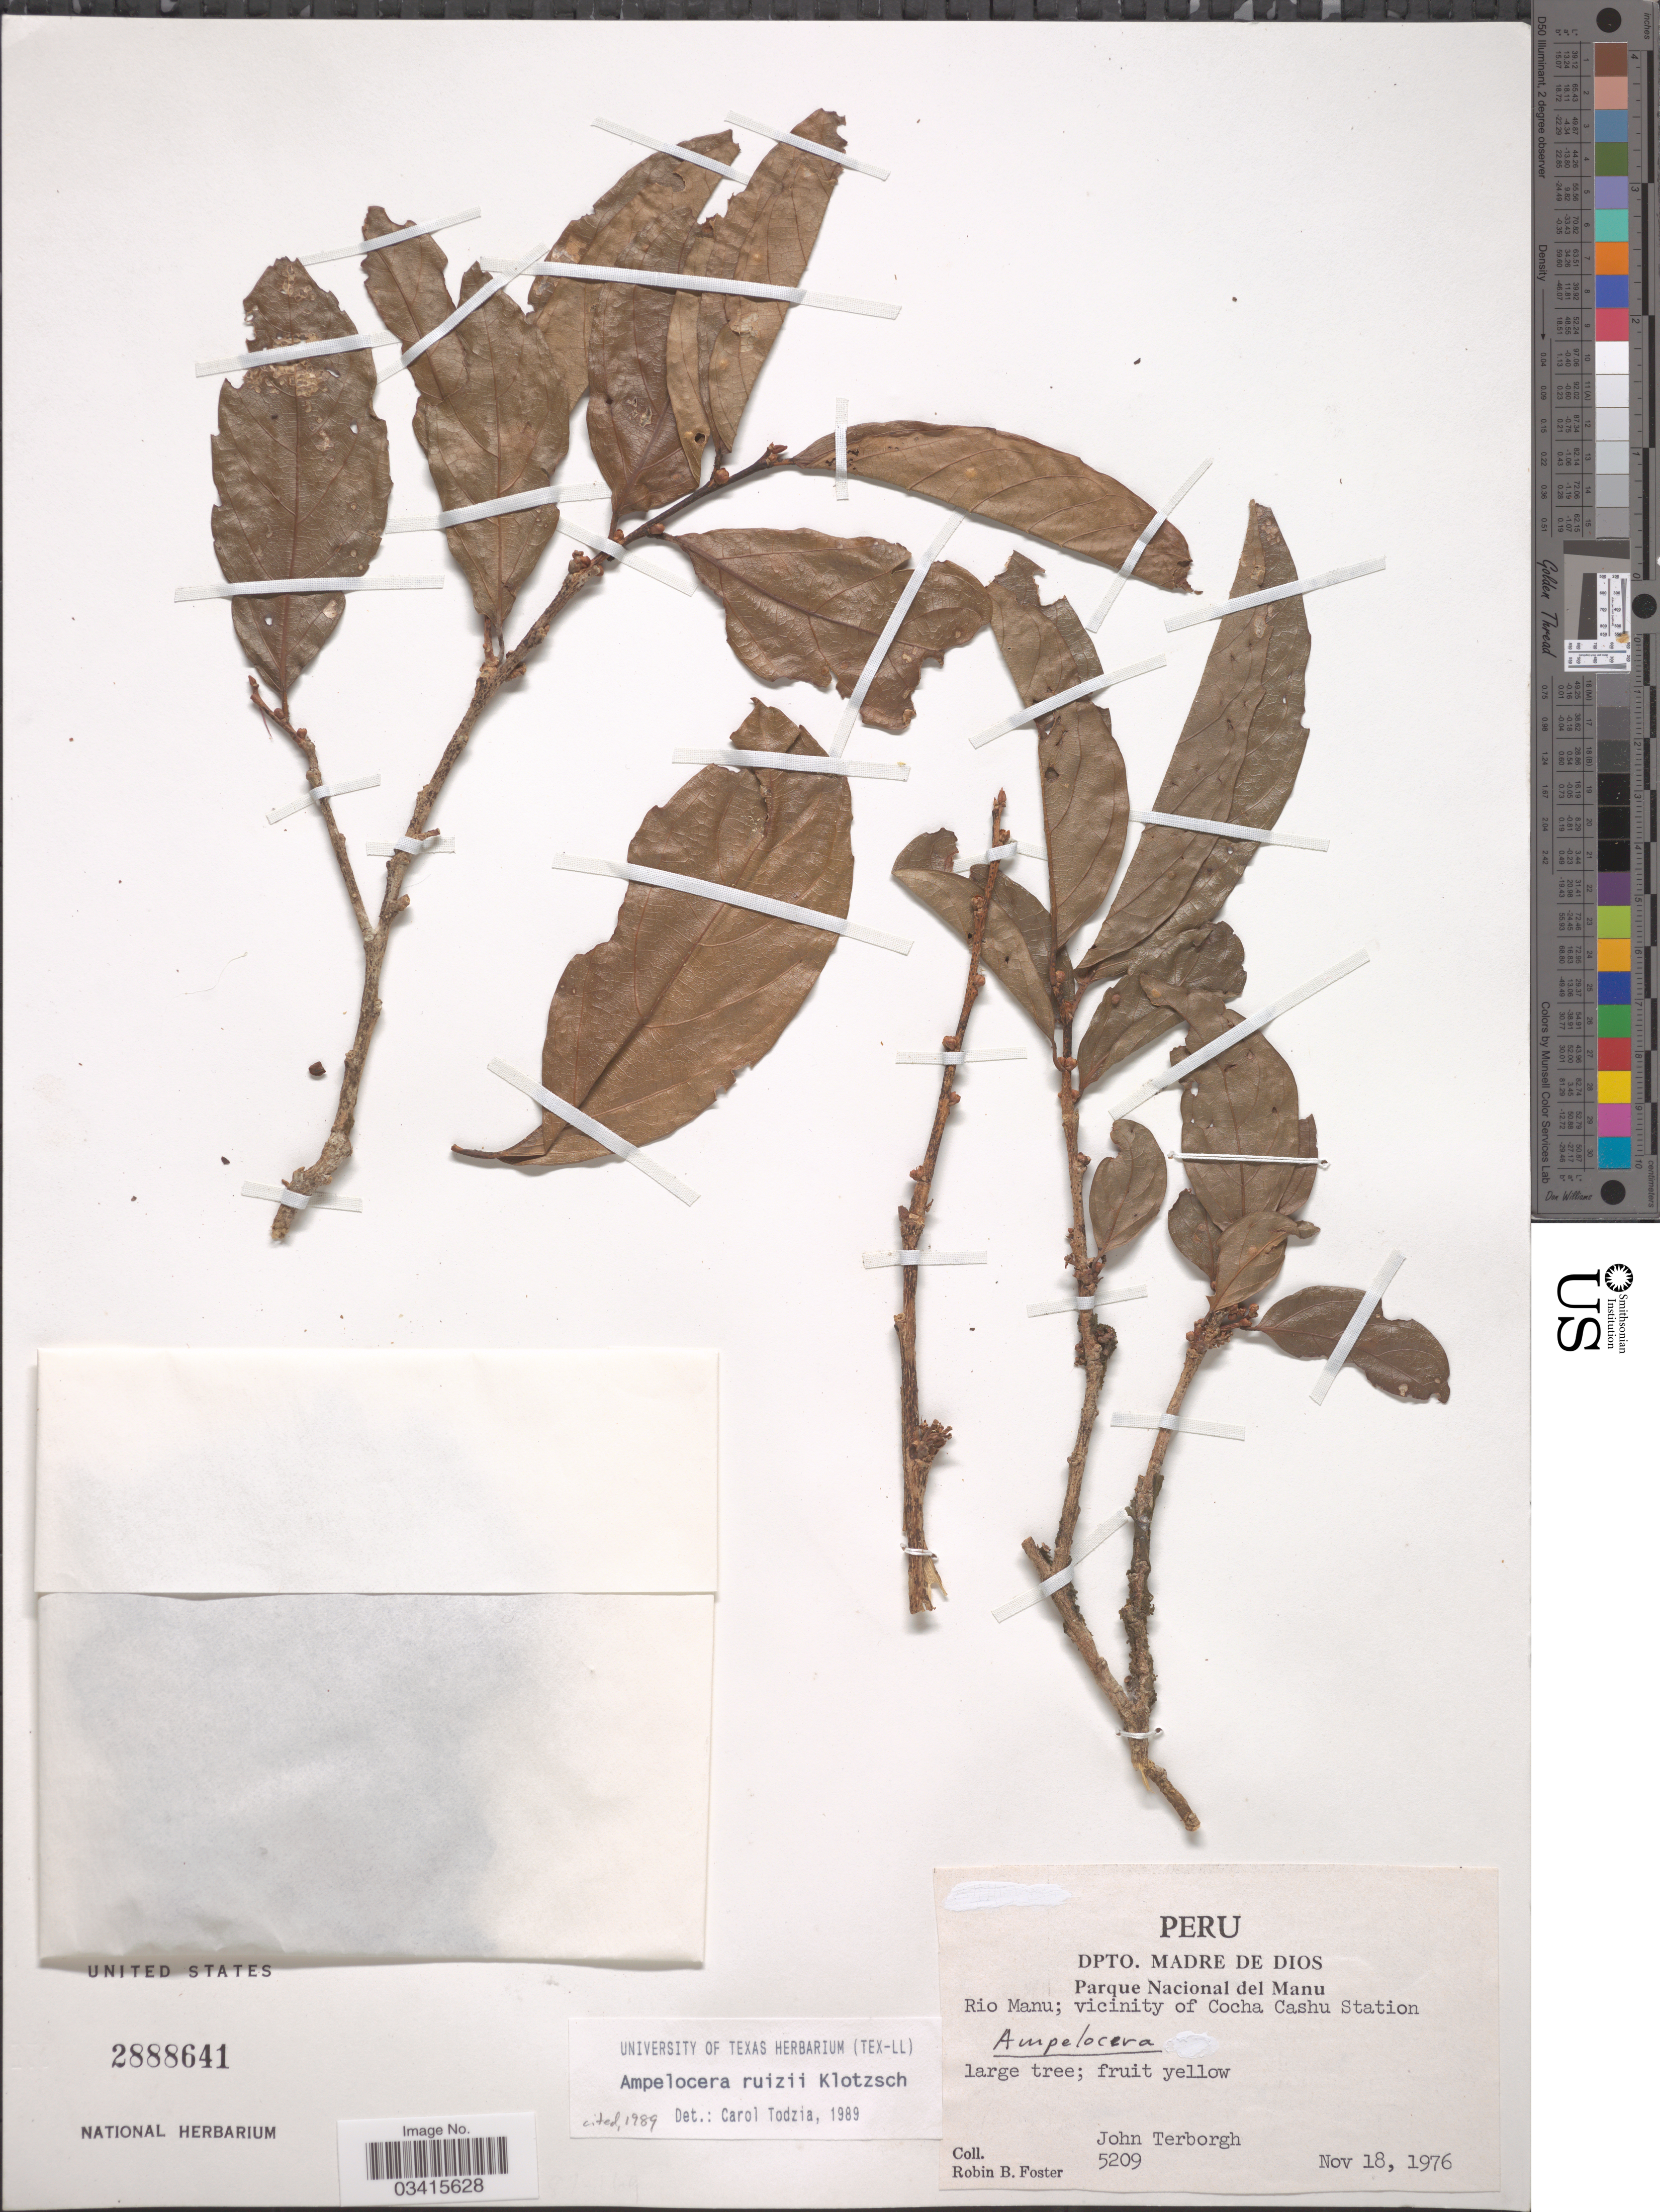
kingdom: Plantae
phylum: Tracheophyta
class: Magnoliopsida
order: Rosales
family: Cannabaceae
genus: Ampelocera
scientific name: Ampelocera ruizii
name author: Klotzsch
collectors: R. B. Foster & J. Terborgh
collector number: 5209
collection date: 1976-11-18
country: Peru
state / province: Madre de Dios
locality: Dpto. Madre de Dios. Parque Nacional del Manu. Rio Manu; vicinity of Cocha Cashu Station.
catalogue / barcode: US 2888641